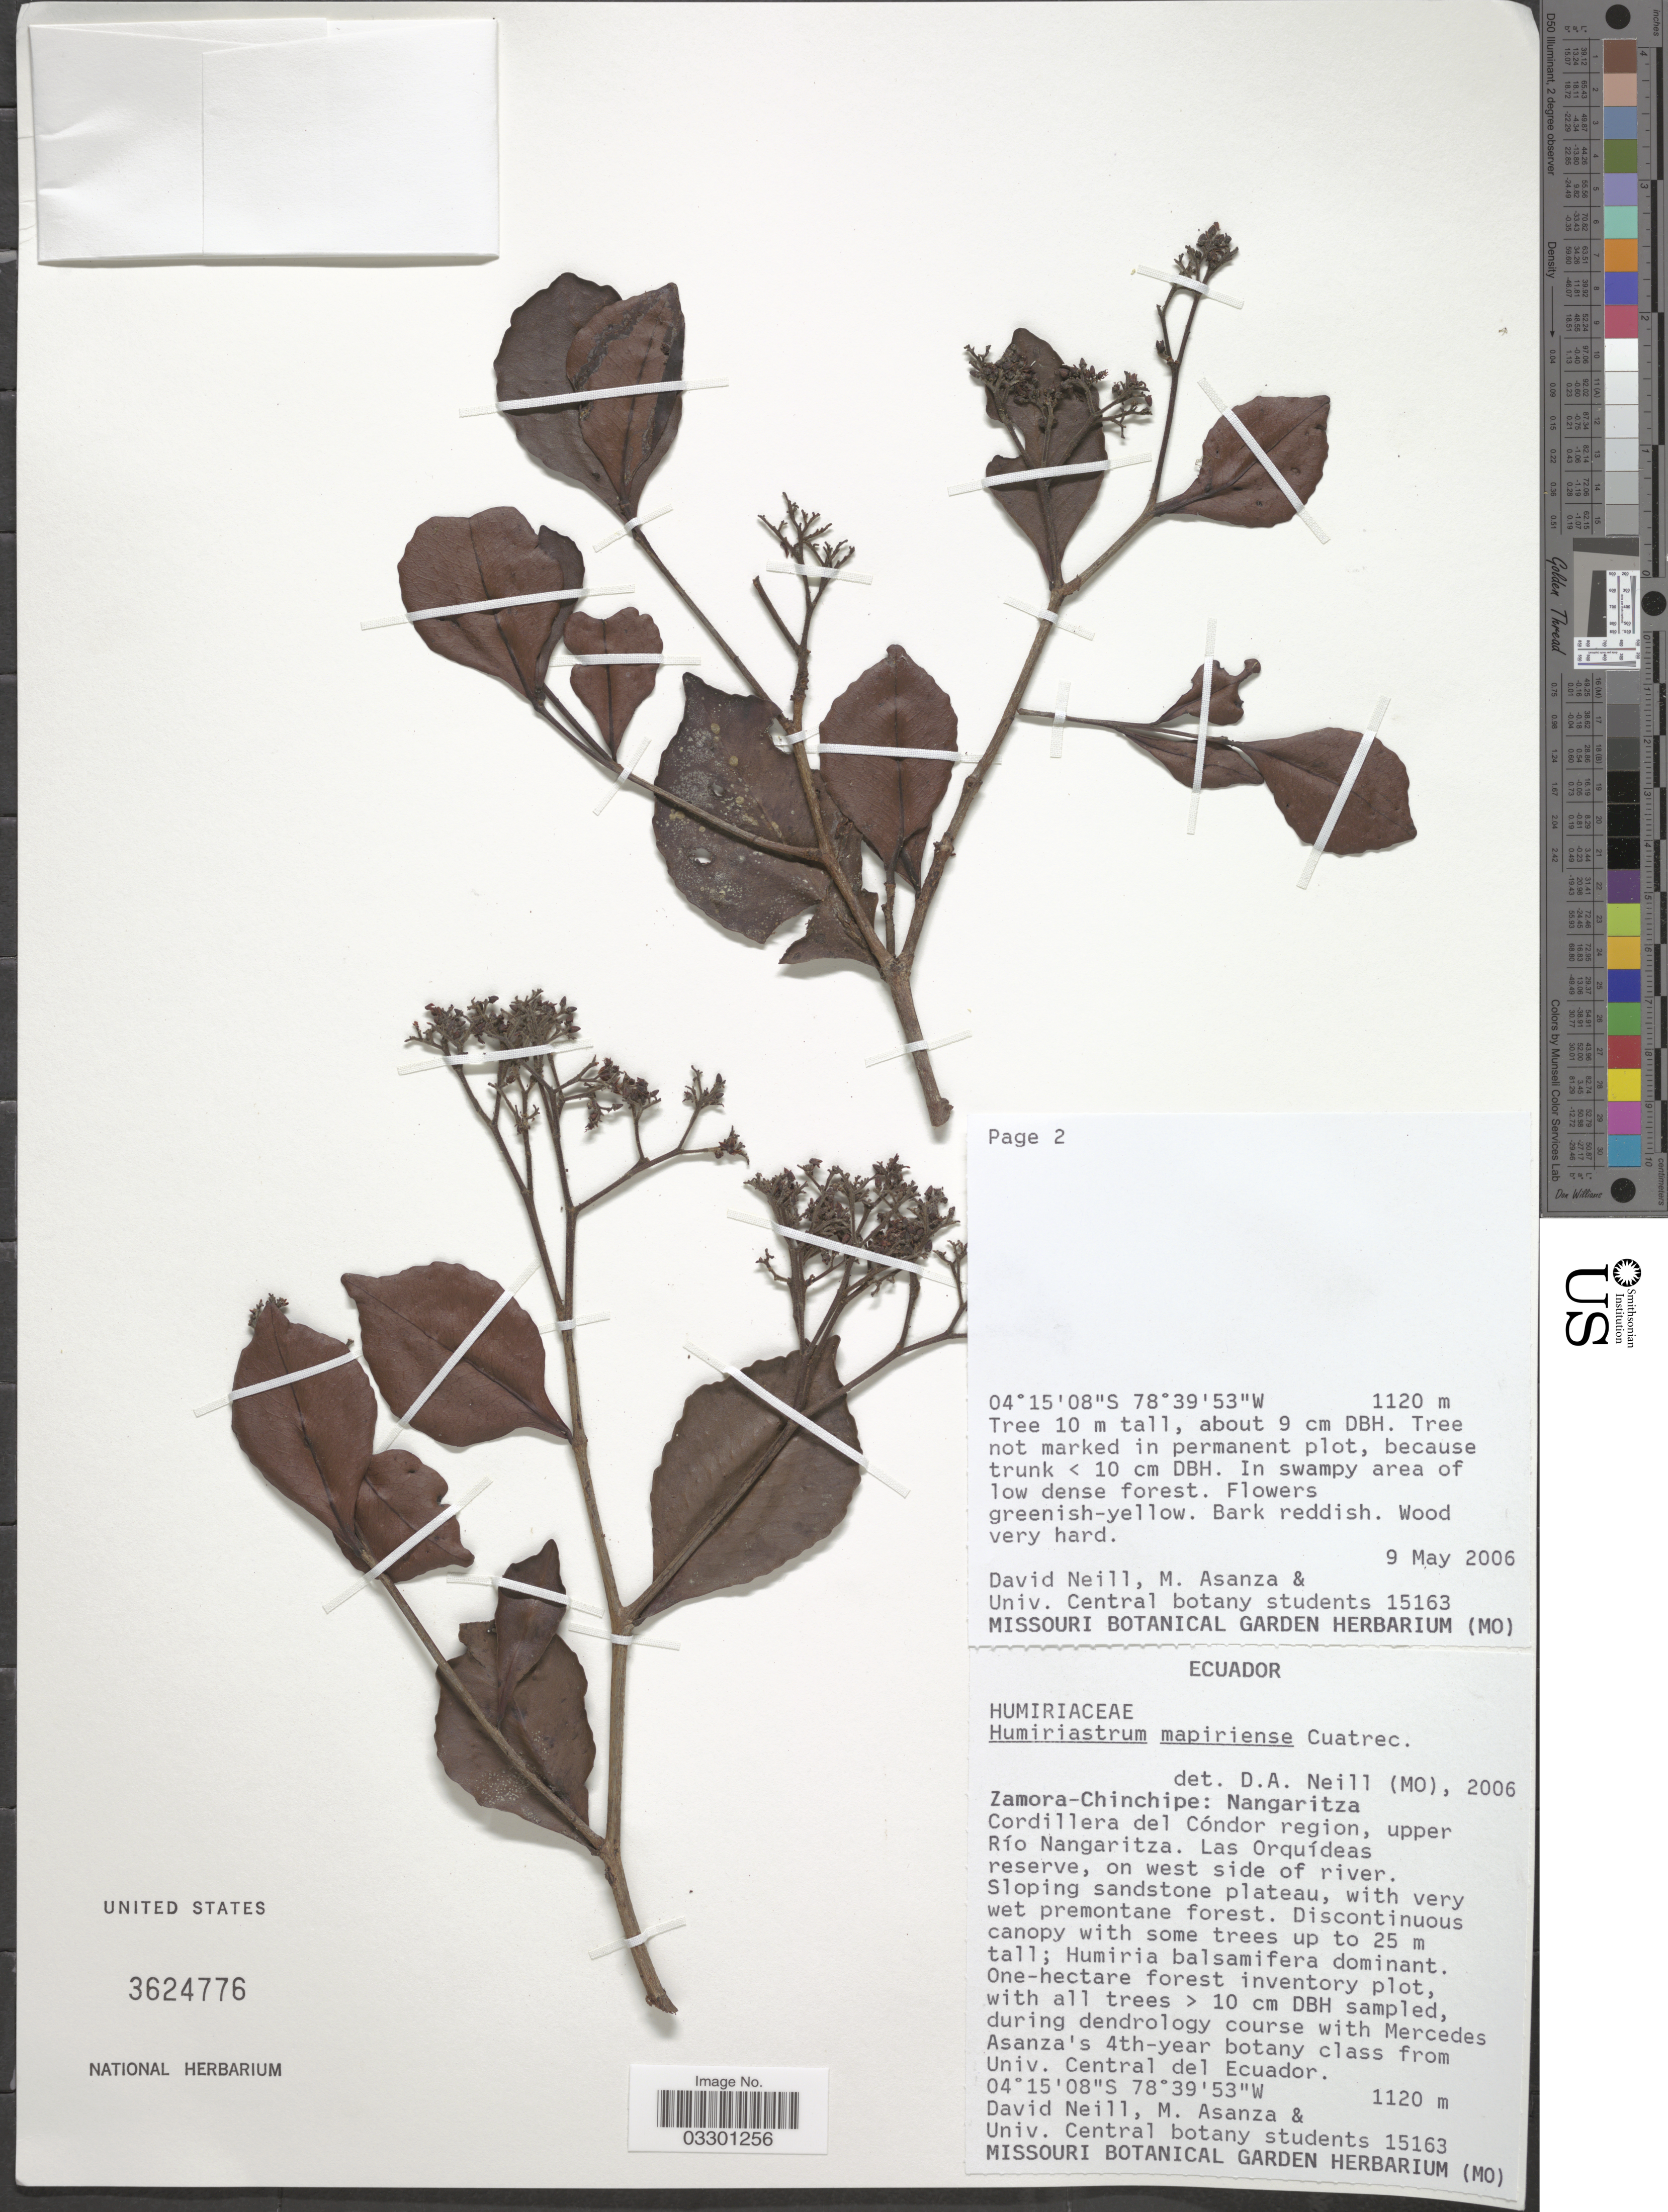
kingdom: Plantae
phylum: Tracheophyta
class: Magnoliopsida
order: Malpighiales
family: Humiriaceae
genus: Humiriastrum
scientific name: Humiriastrum mapiriense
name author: Cuatrec.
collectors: D. Neill, M. Asanza & Univ. Central botany students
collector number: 15163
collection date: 2006-05-09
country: Ecuador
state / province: Zamora-Chinchipe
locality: Nangaritza. Cordillera del Cóndor region, upper Río Nangaritza. Las Orquídeas reserve, on west side of river.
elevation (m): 1120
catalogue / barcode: US 3624776